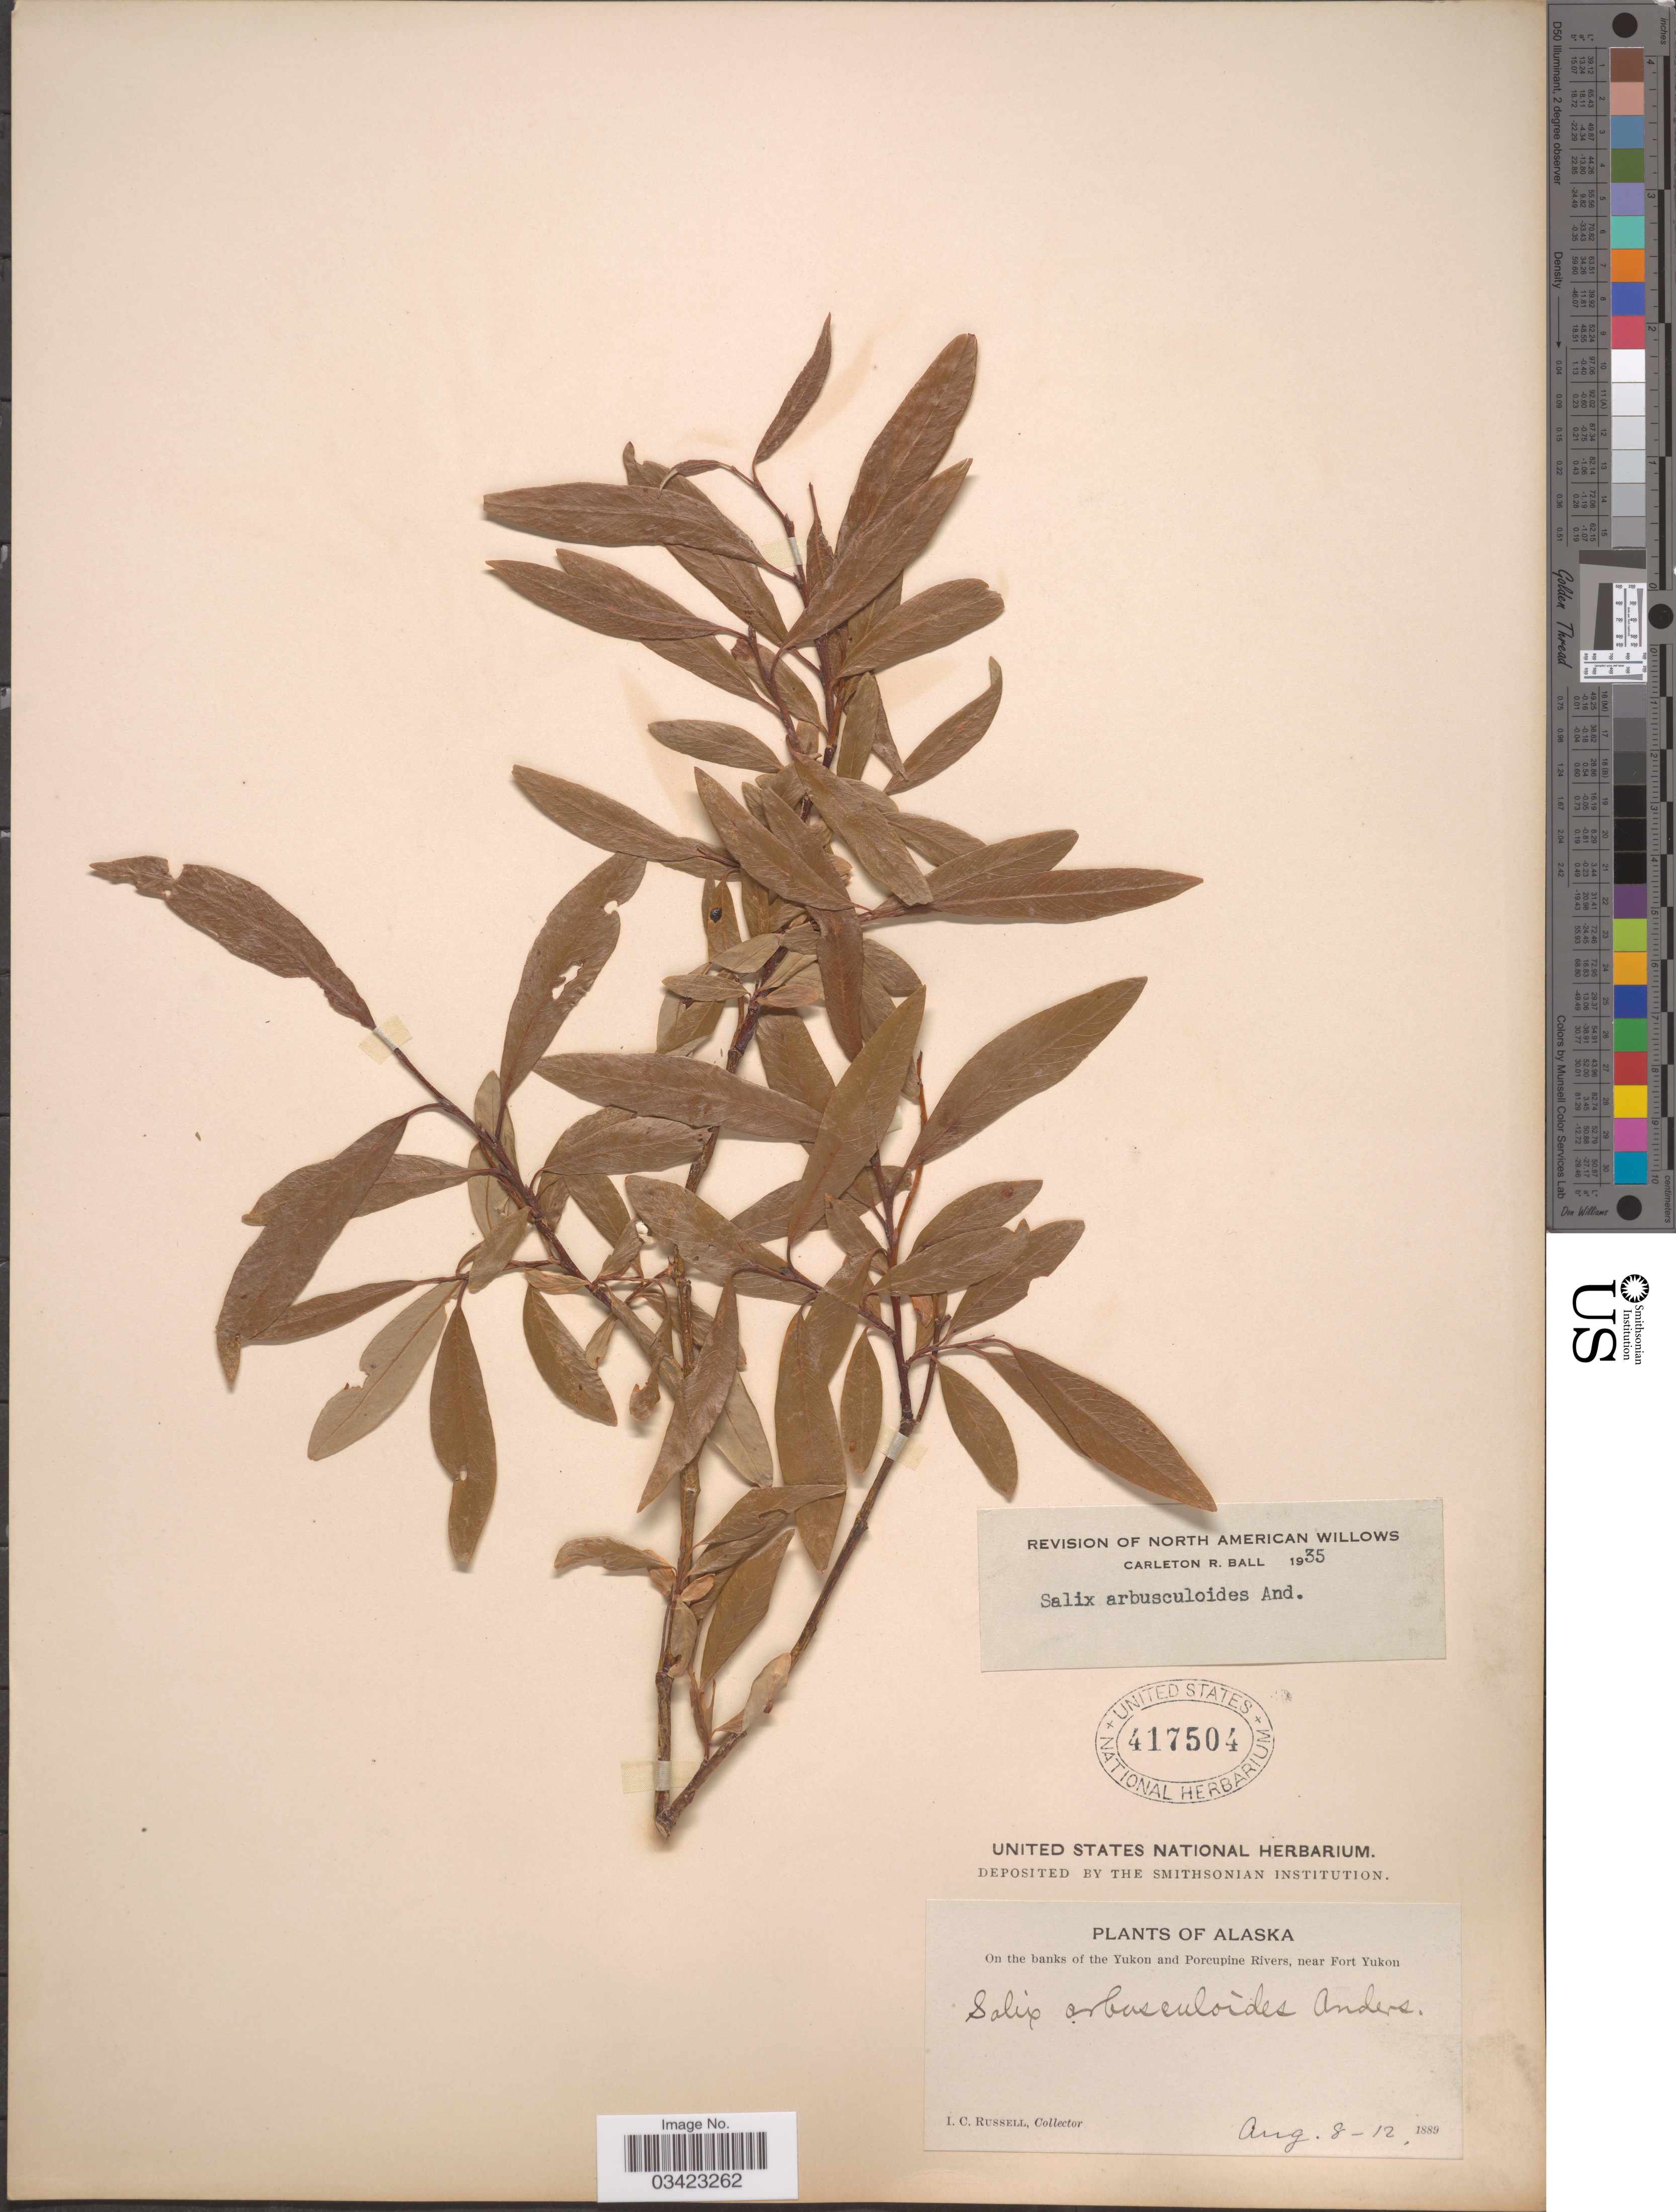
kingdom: Plantae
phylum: Tracheophyta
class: Magnoliopsida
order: Malpighiales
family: Salicaceae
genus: Salix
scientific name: Salix arbusculoides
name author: Andersson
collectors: I. C. Russell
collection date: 1889-08-08/1889-08-12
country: United States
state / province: Alaska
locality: On the banks of the Yukon and Porcupine Rivers, near Fort Yukon.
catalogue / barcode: US 417504